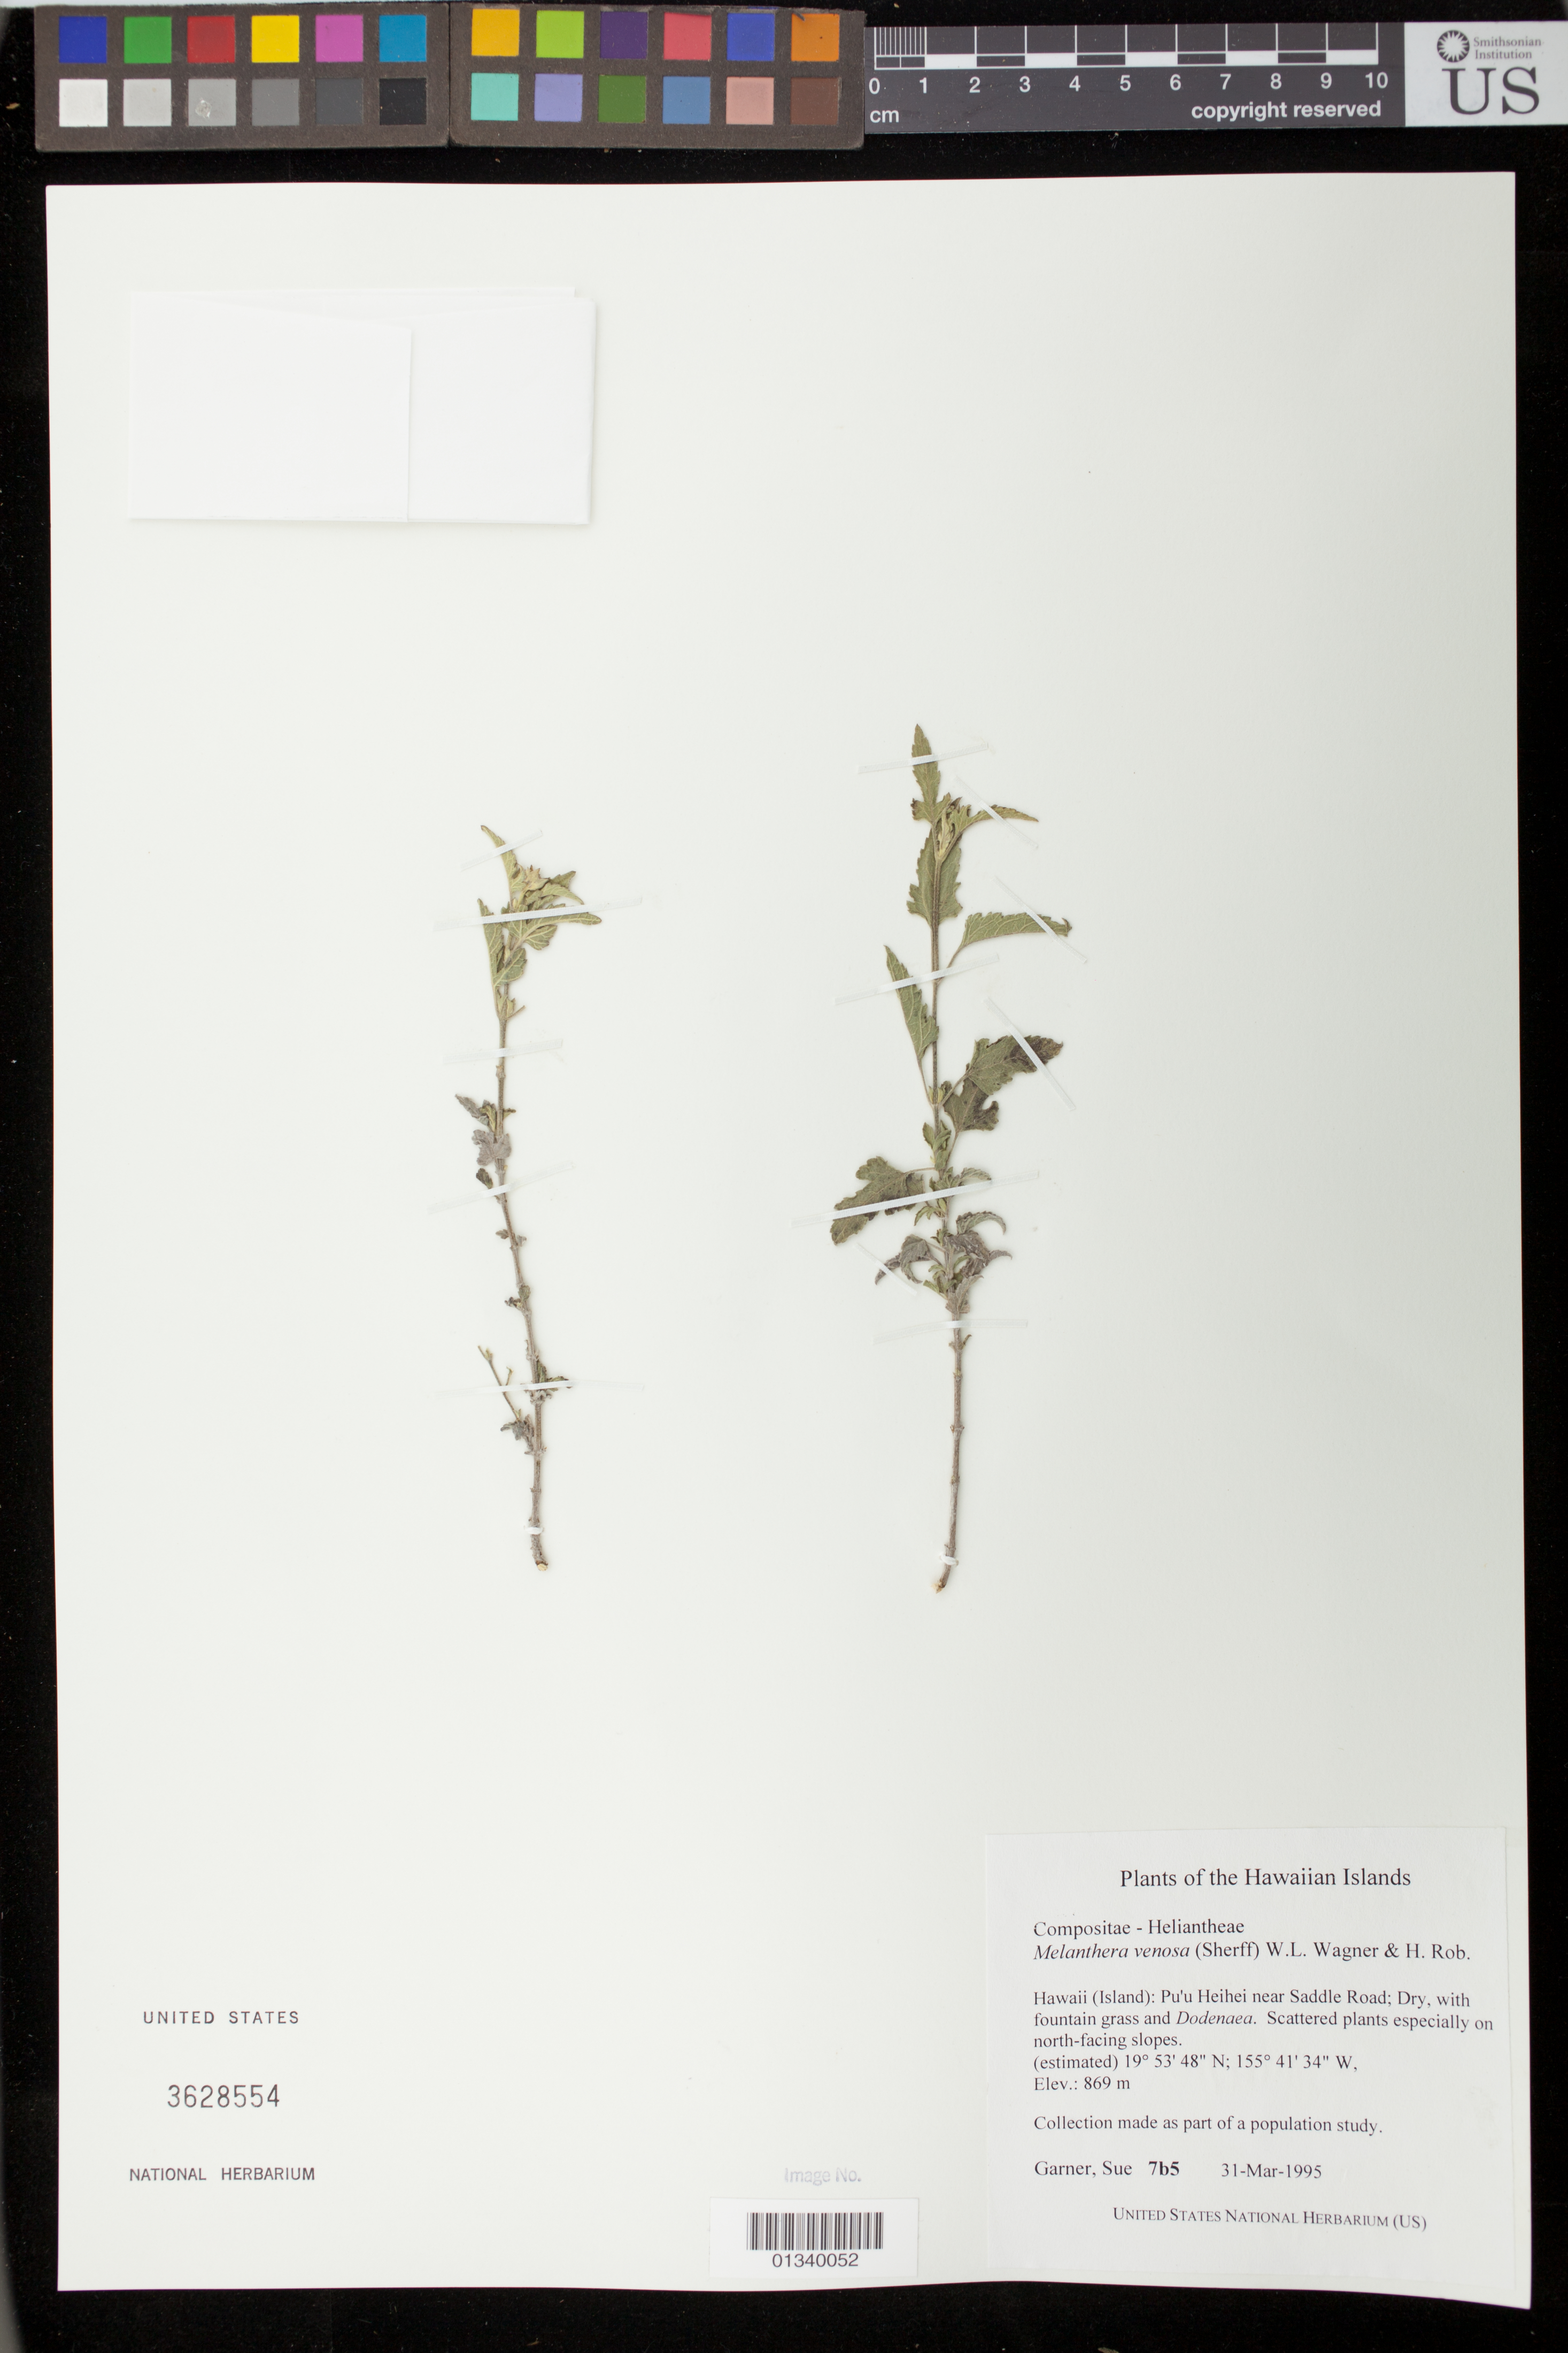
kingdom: Plantae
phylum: Tracheophyta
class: Magnoliopsida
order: Asterales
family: Asteraceae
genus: Wollastonia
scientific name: Wollastonia venosa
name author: (Sherff) Orchard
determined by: Wagner, W. L., (BOT), Smithsonian Institution - National Museum of Natural History (UNITED STATES)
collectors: S. Garner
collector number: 7b5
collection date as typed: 31 March 1995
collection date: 1995-03-31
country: United States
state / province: Hawaii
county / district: Hawaii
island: Hawaii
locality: Pu'u Heihei near Saddle Road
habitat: Dry with fountain grass and Dodenaea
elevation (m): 869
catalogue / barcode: US 3628554